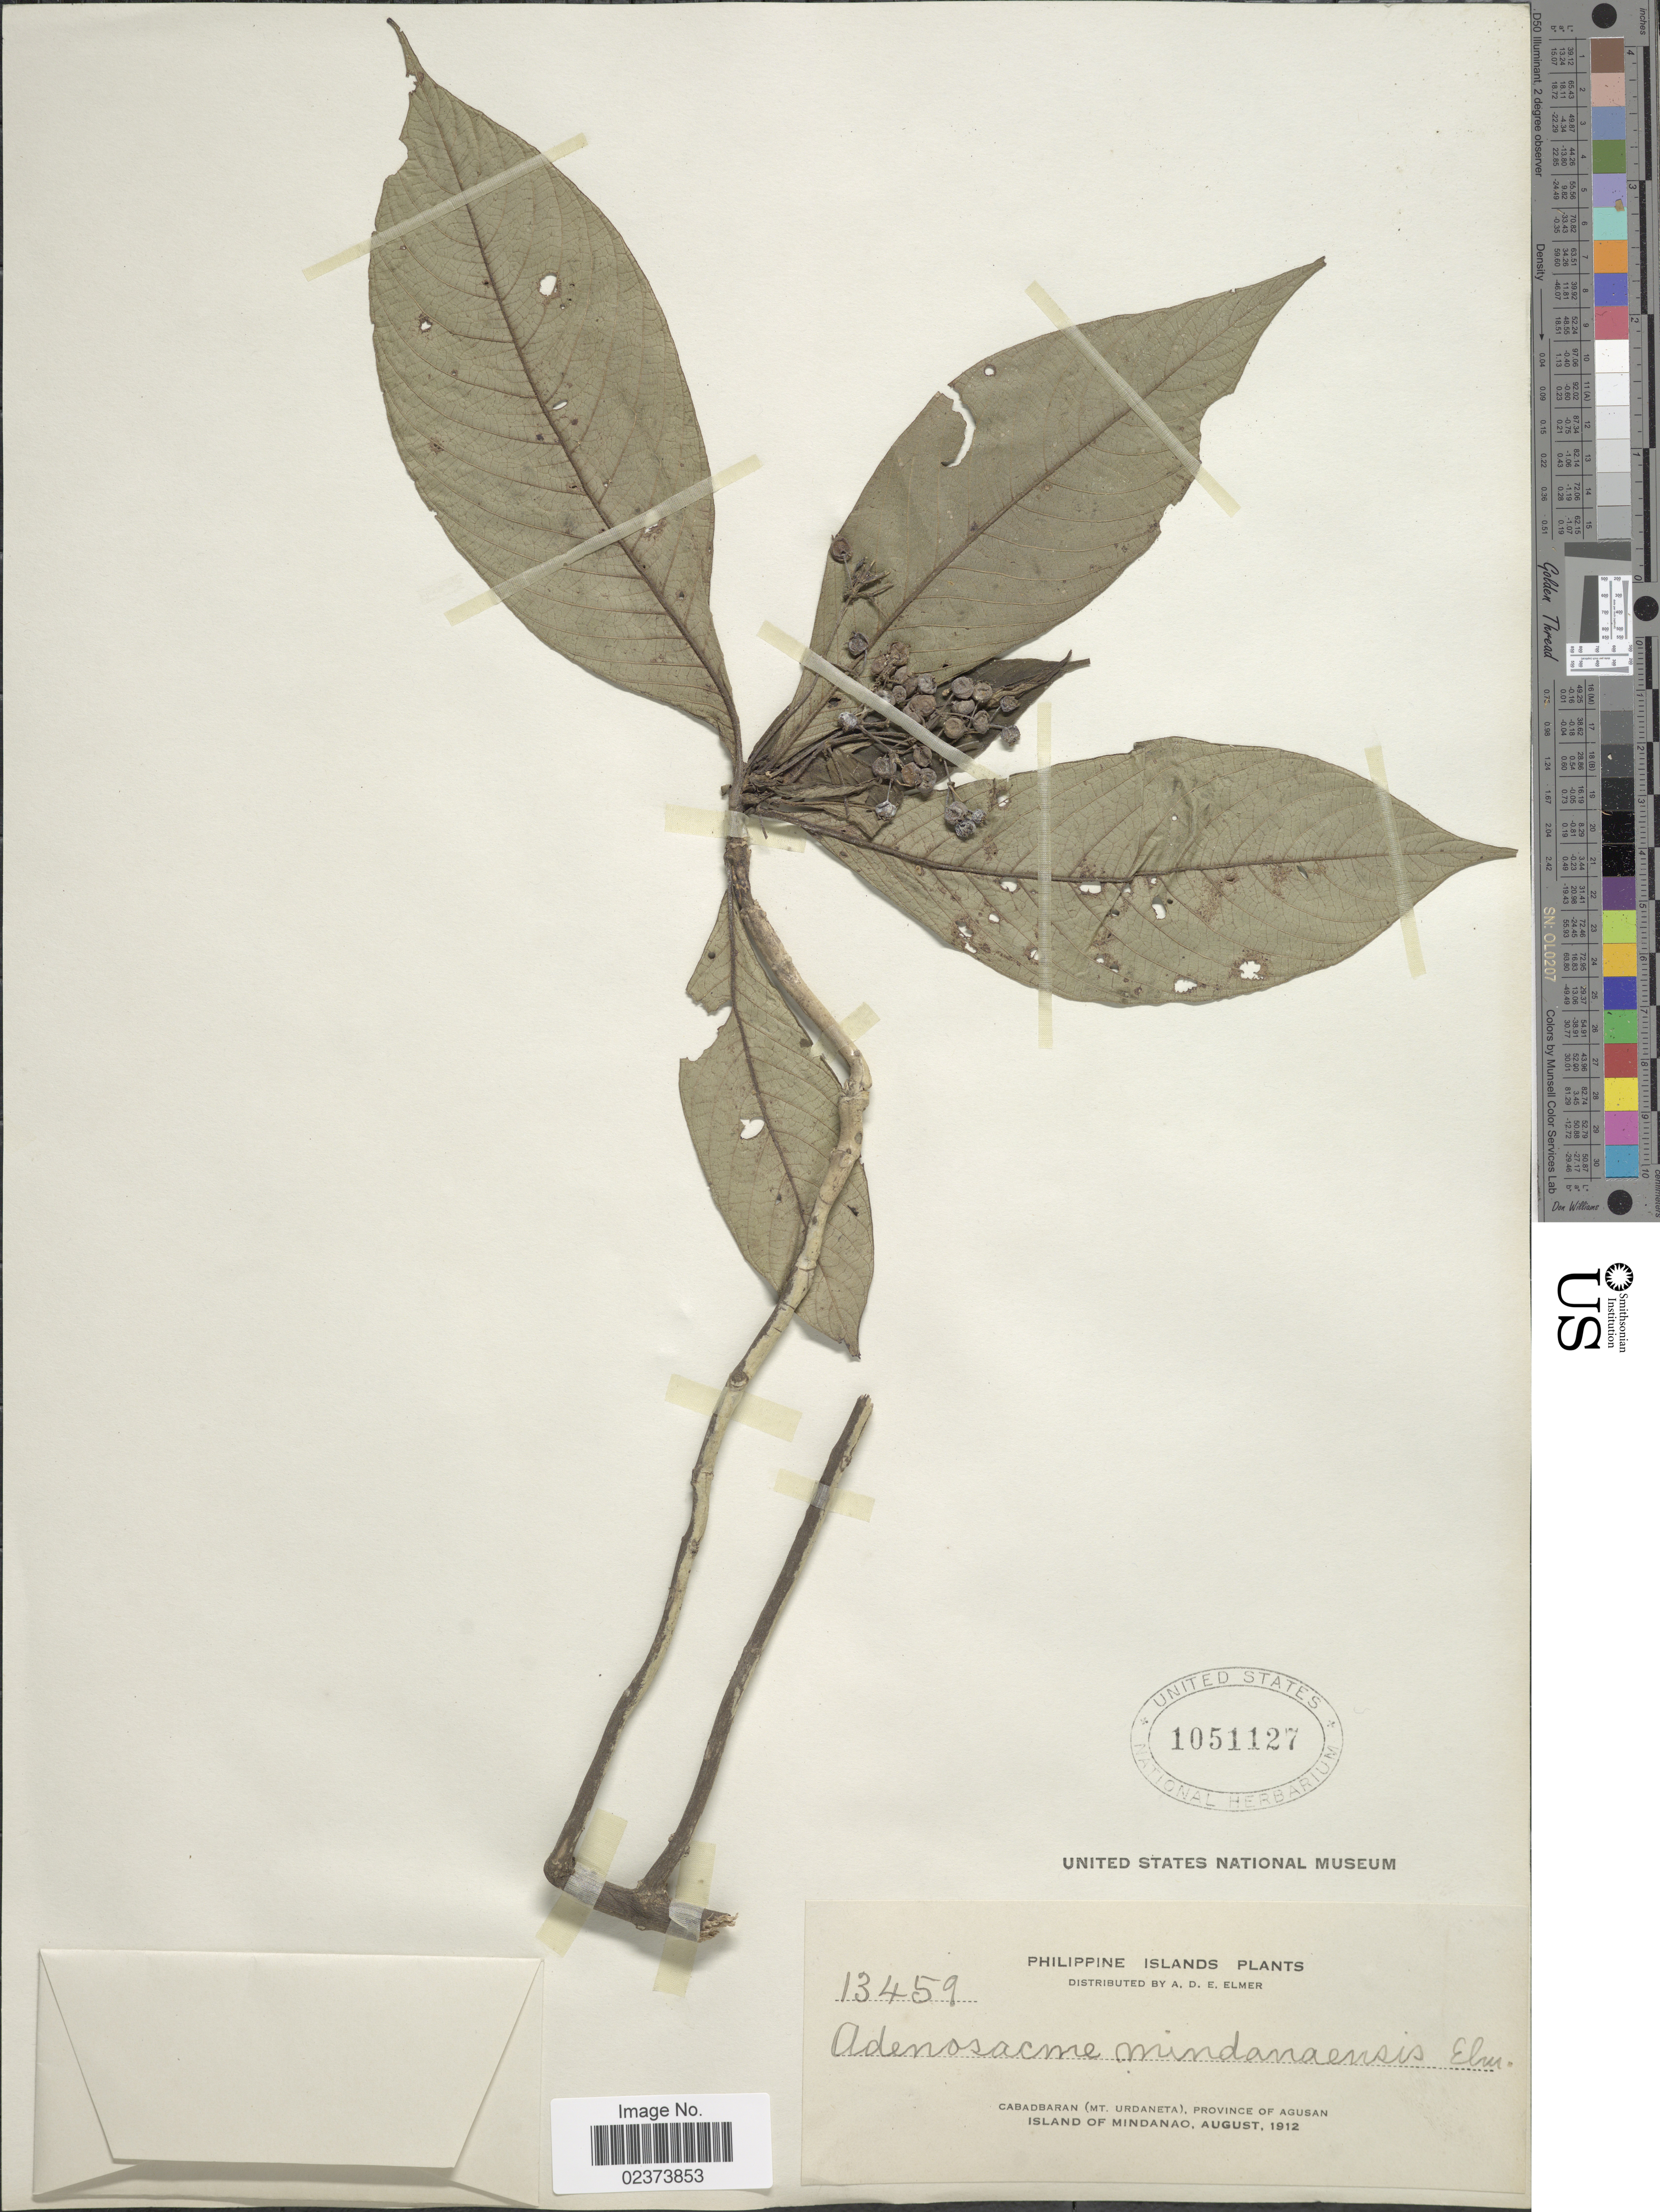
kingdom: Plantae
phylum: Tracheophyta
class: Magnoliopsida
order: Gentianales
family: Rubiaceae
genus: Mycetia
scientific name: Mycetia javanica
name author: (Blume) Reinw. ex Korth.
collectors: A. D. E. Elmer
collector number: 13459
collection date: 1912-08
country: Philippines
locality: Cabadbaran (Mt. Urdaneta) Province of Agusan, Island of Mindanao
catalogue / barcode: US 1051127